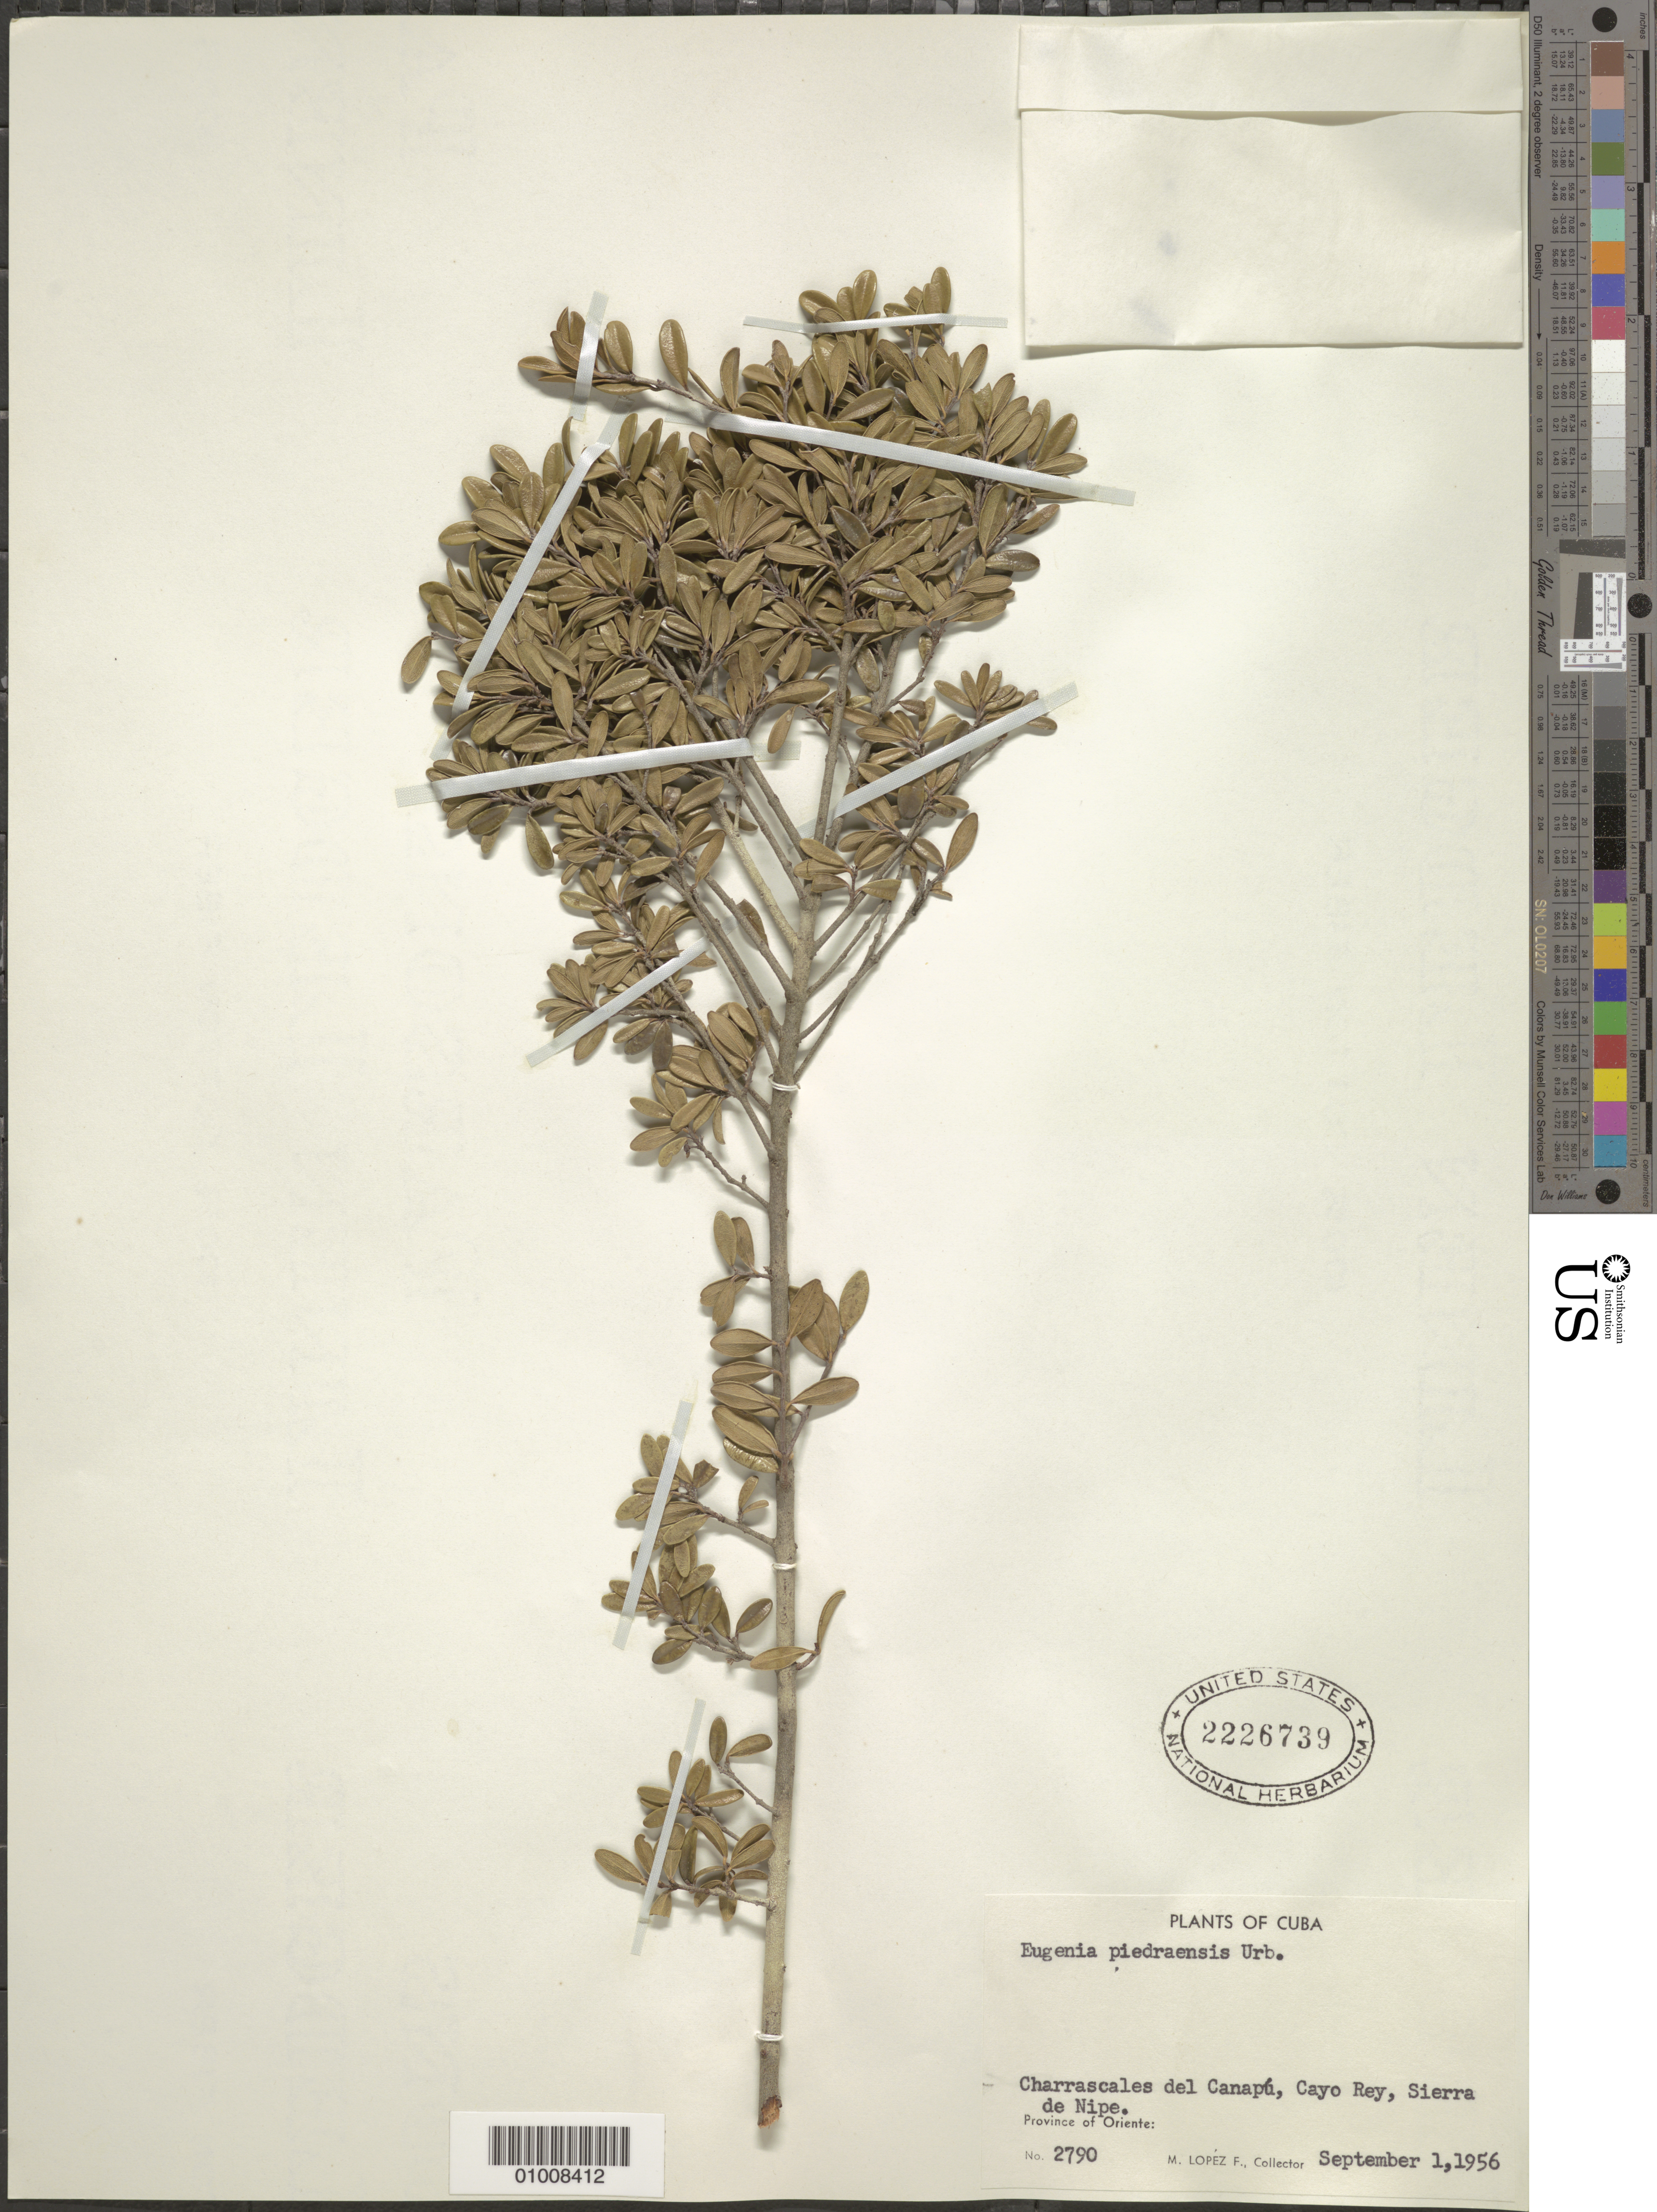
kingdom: Plantae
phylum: Tracheophyta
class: Magnoliopsida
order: Myrtales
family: Myrtaceae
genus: Eugenia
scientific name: Eugenia piedraensis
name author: Urb.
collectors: M. López Figueiras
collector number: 2790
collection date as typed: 01 Sep 1956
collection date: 1956-09-01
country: Cuba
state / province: Holguín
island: Cuba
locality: Canapu, Cayo Rey, Sierra de Nipe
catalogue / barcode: US 2226739